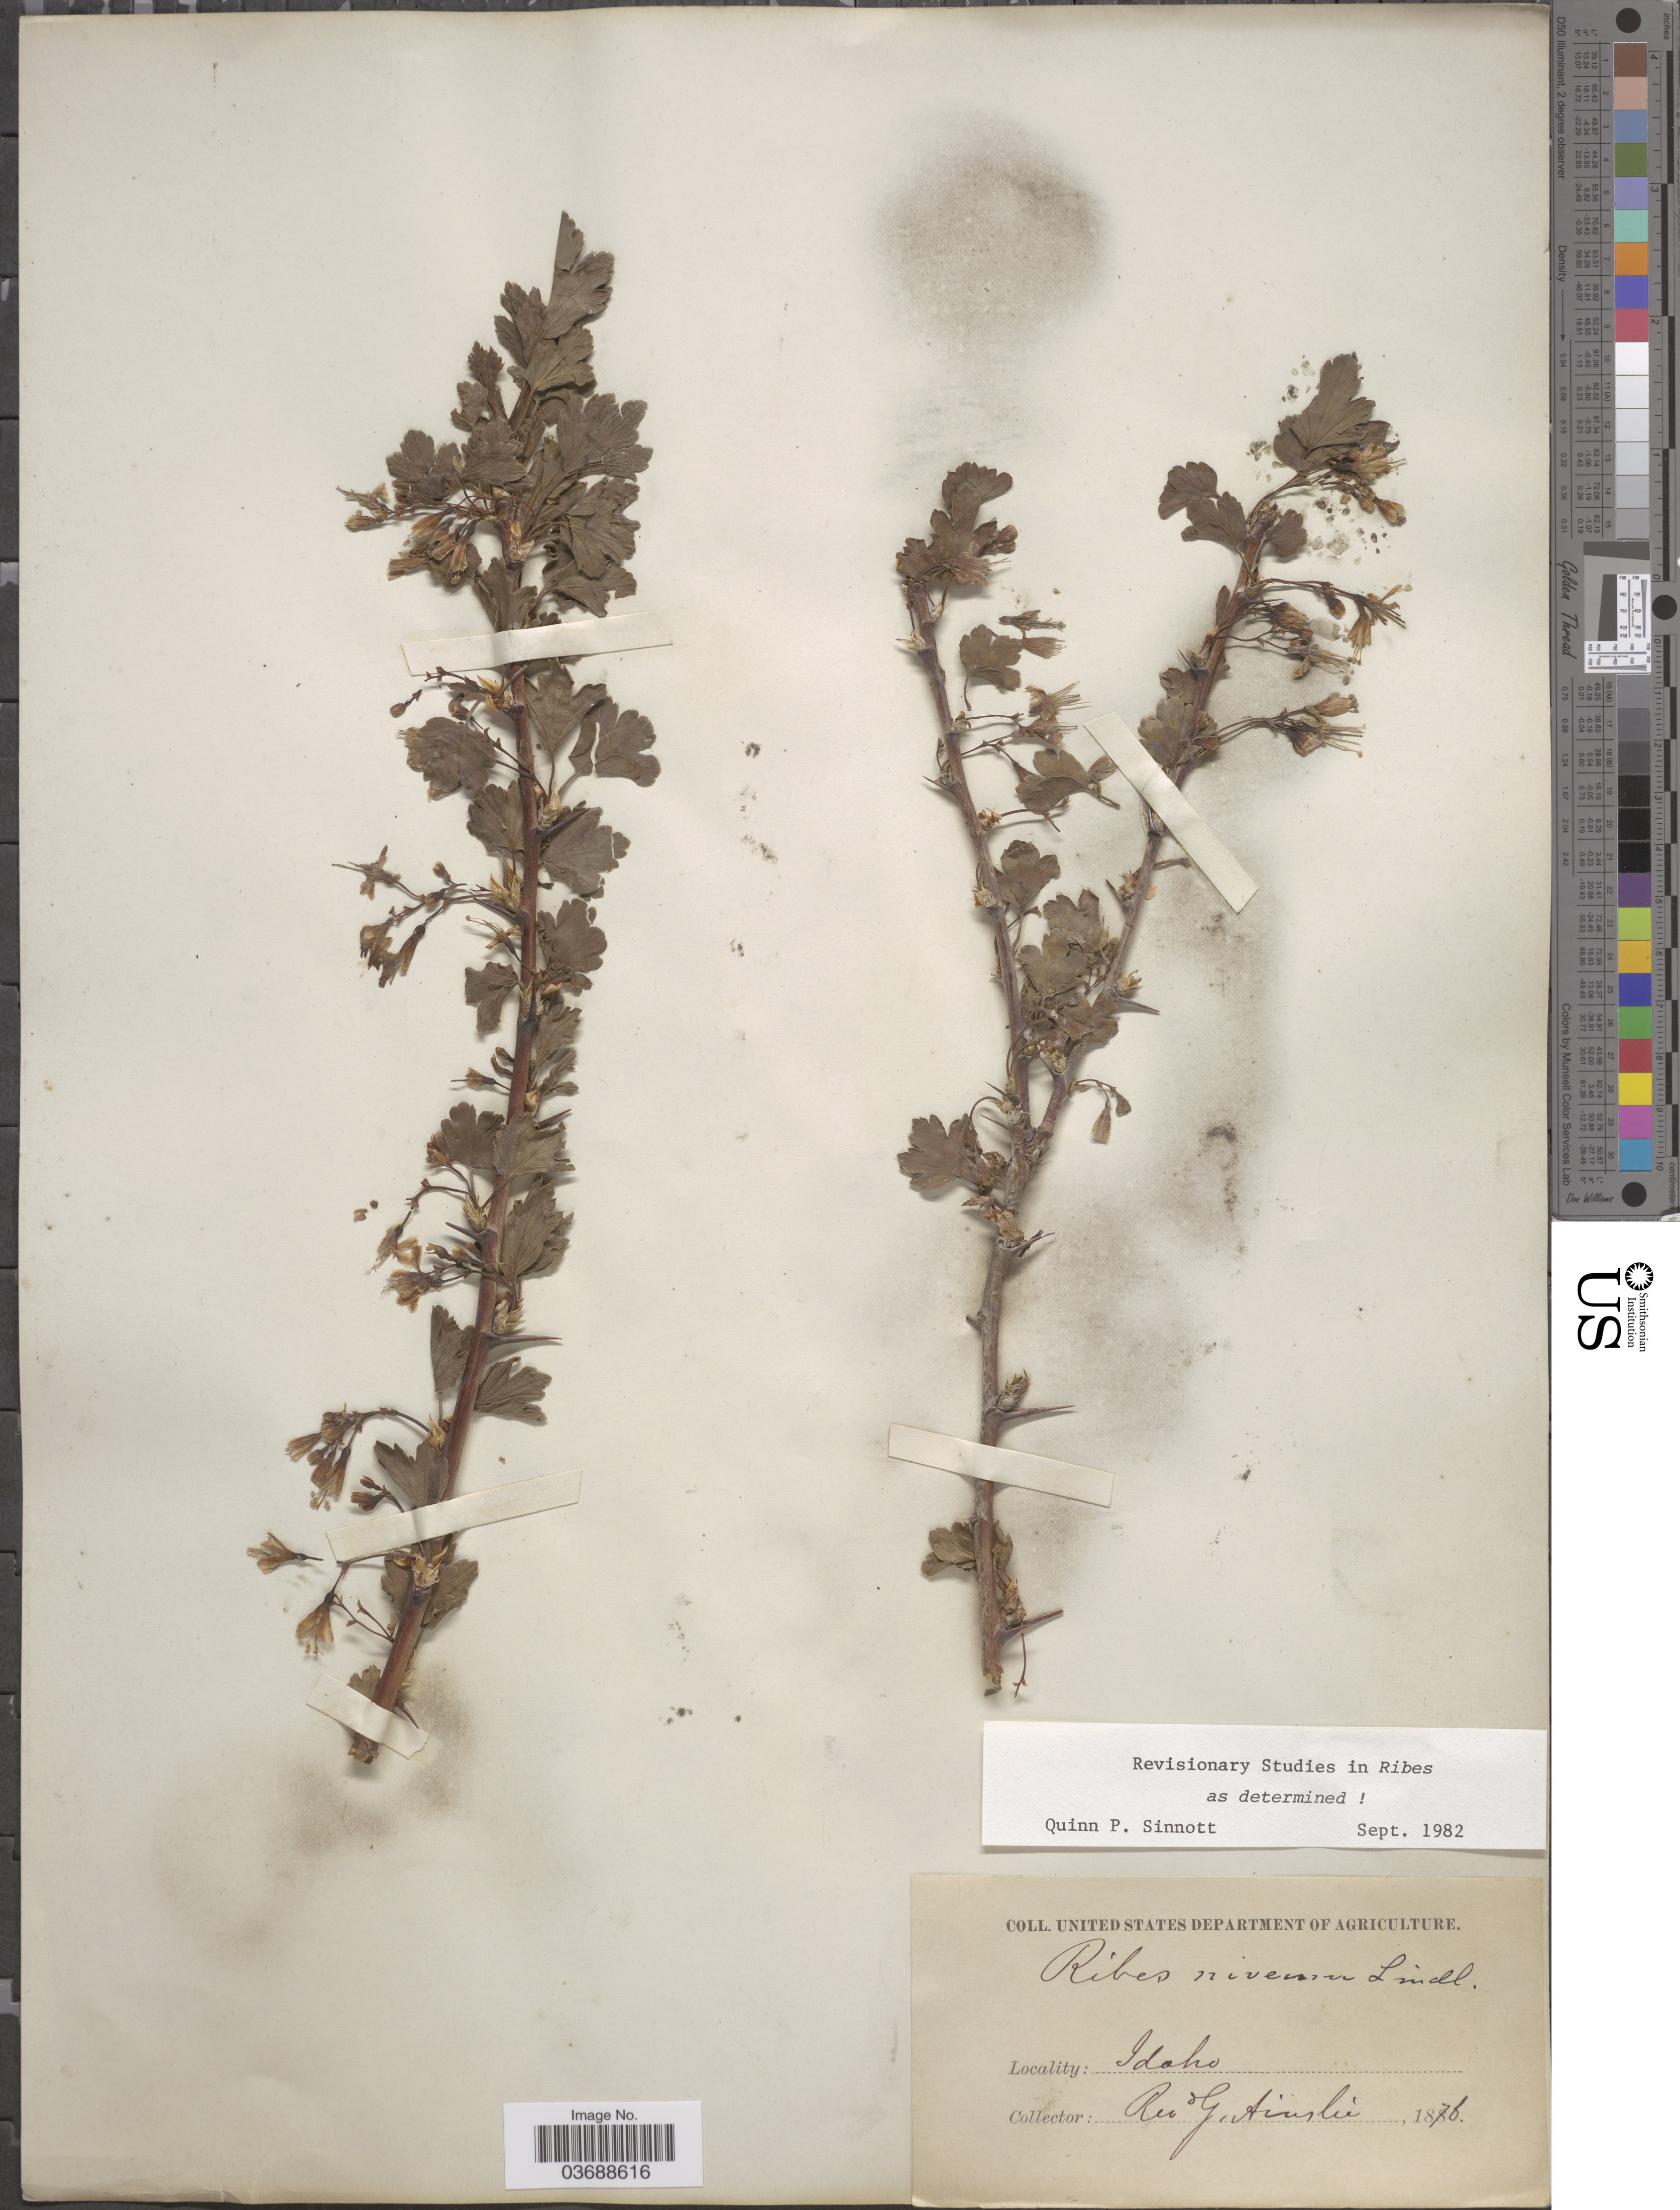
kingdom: Plantae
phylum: Tracheophyta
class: Magnoliopsida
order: Saxifragales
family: Grossulariaceae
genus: Ribes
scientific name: Ribes niveum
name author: Lindl.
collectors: G. Ainslie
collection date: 1876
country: United States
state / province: Idaho